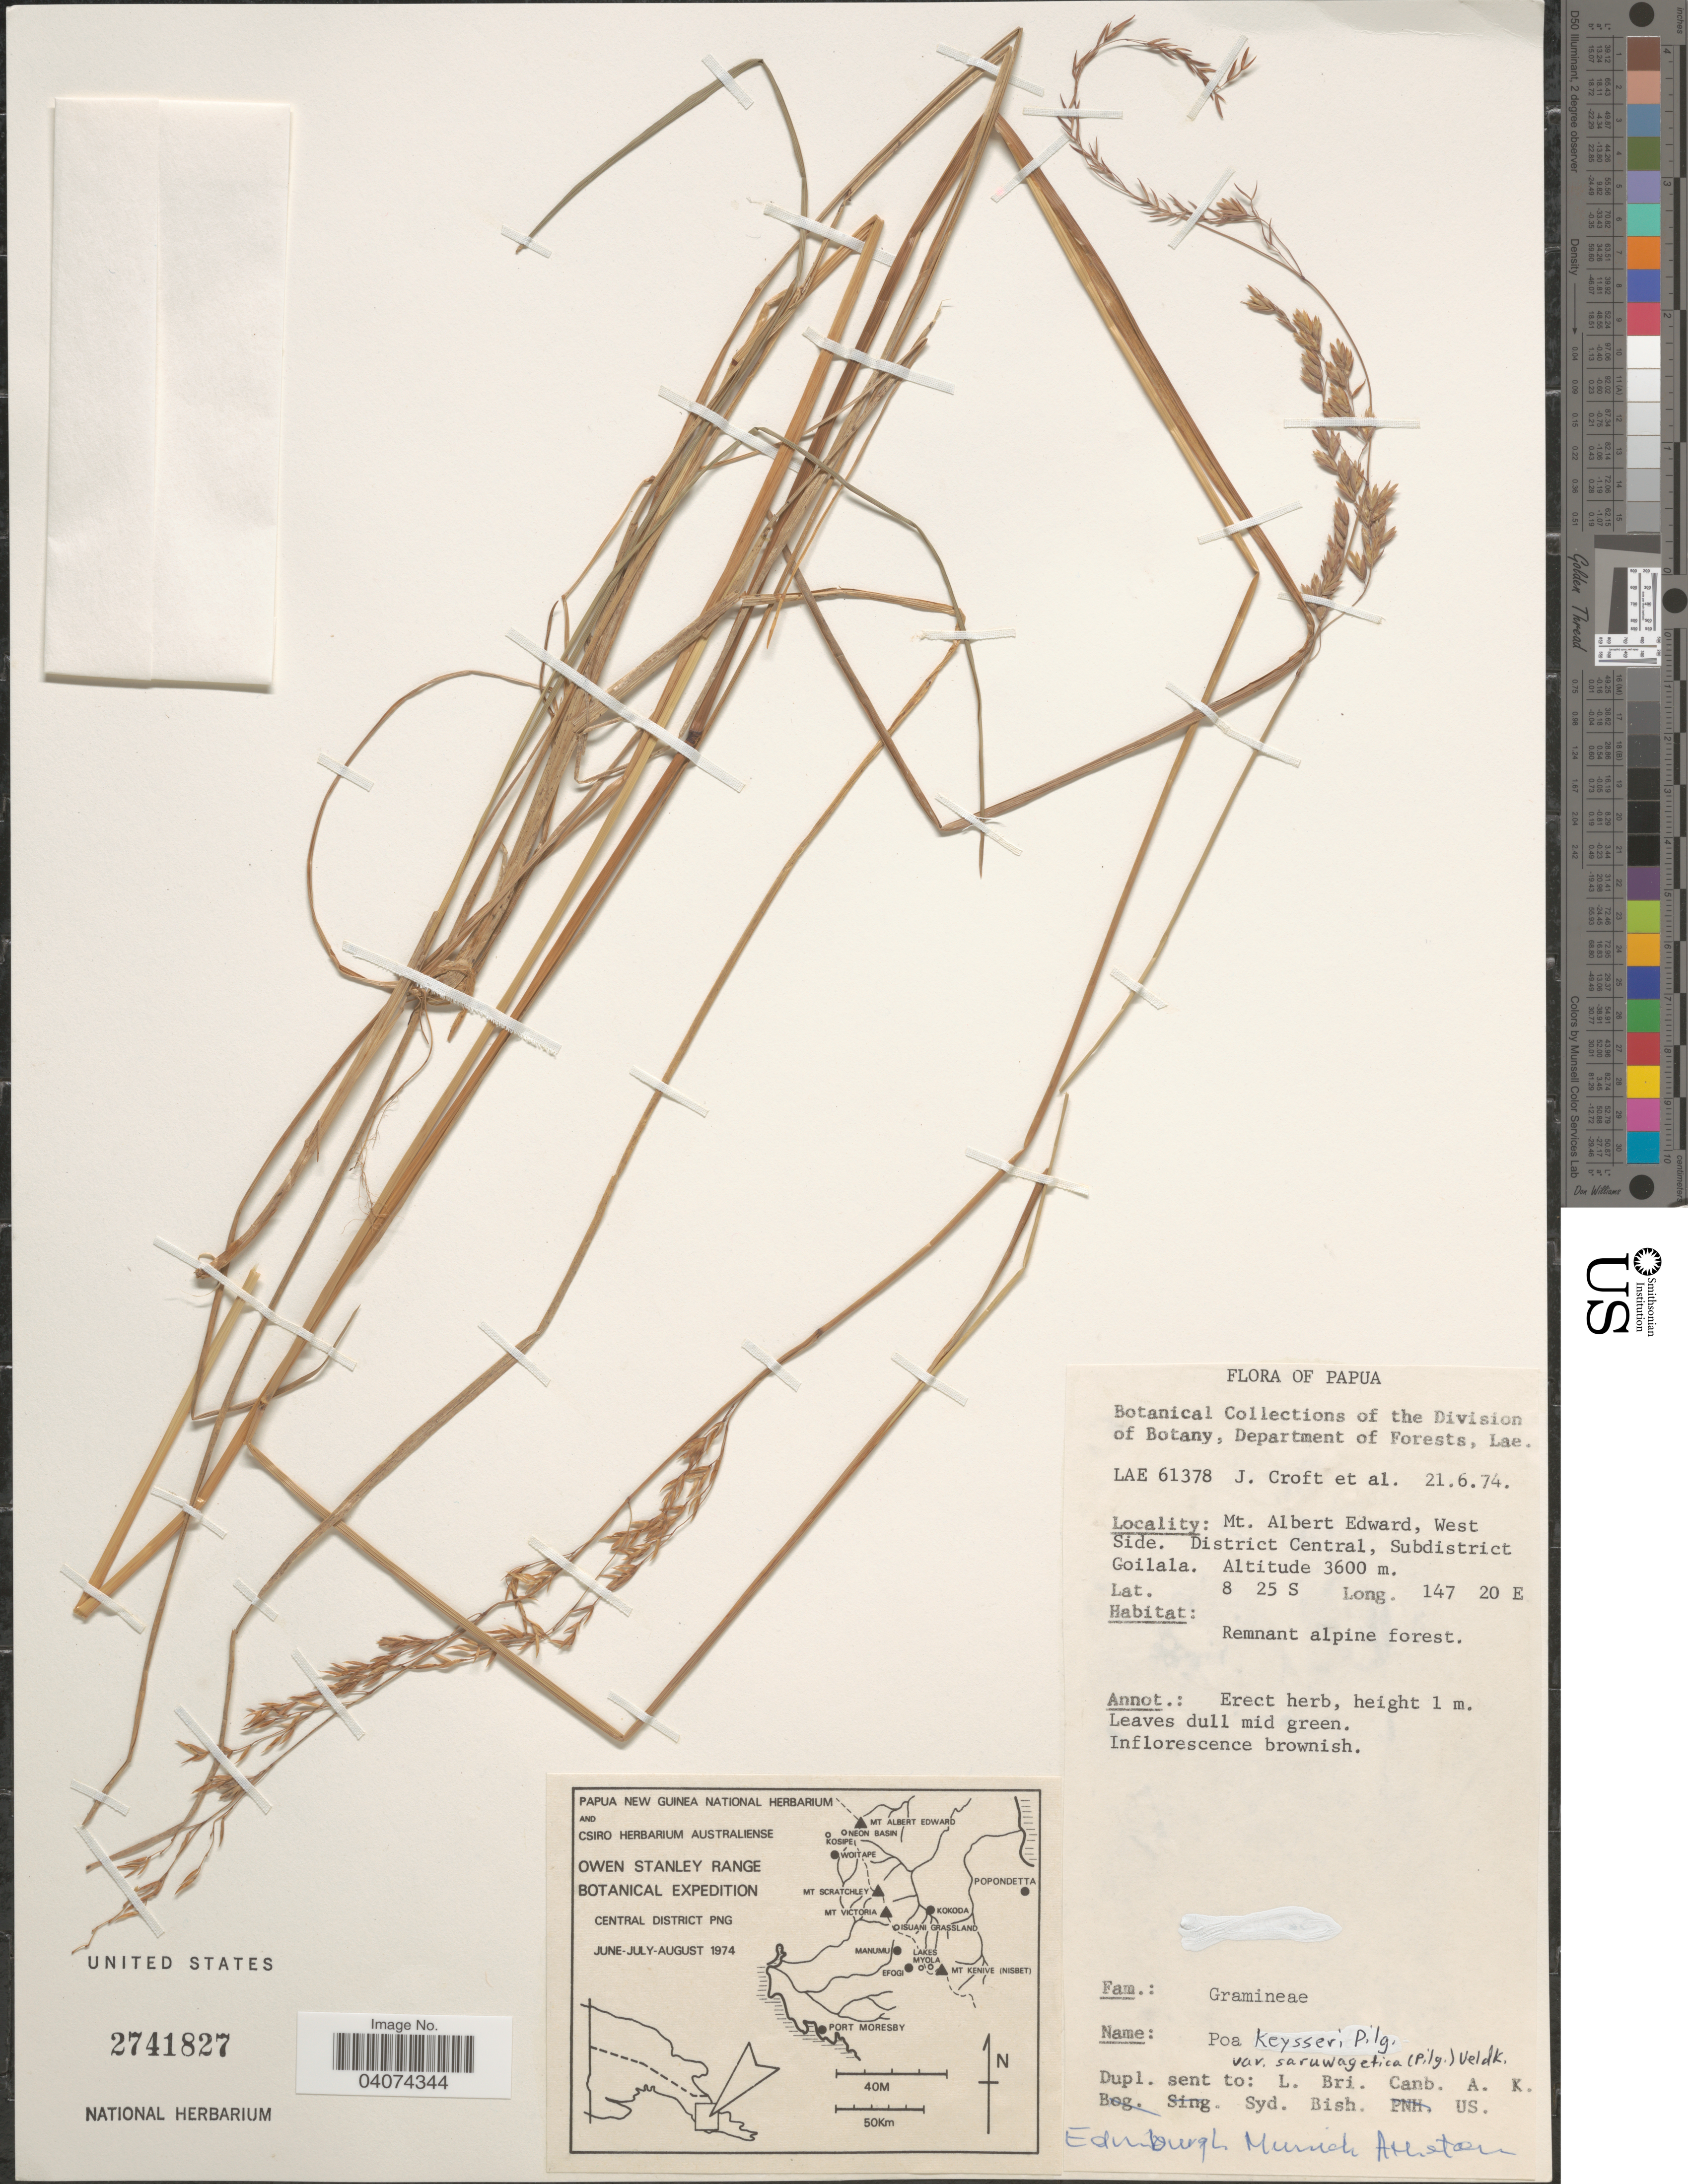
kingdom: Plantae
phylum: Tracheophyta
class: Liliopsida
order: Poales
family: Poaceae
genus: Poa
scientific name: Poa keysseri subsp. saruwagetica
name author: (Pilg.) Veldkamp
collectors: J. Croft & et al.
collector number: LAE 61378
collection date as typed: Transcribed d/m/y: 21/6/74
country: Papua New Guinea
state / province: Central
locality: Papua. Mt. Albert Edward, West side. District Central, Subdistrict Goilala.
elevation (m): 3600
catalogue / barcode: US 2741827